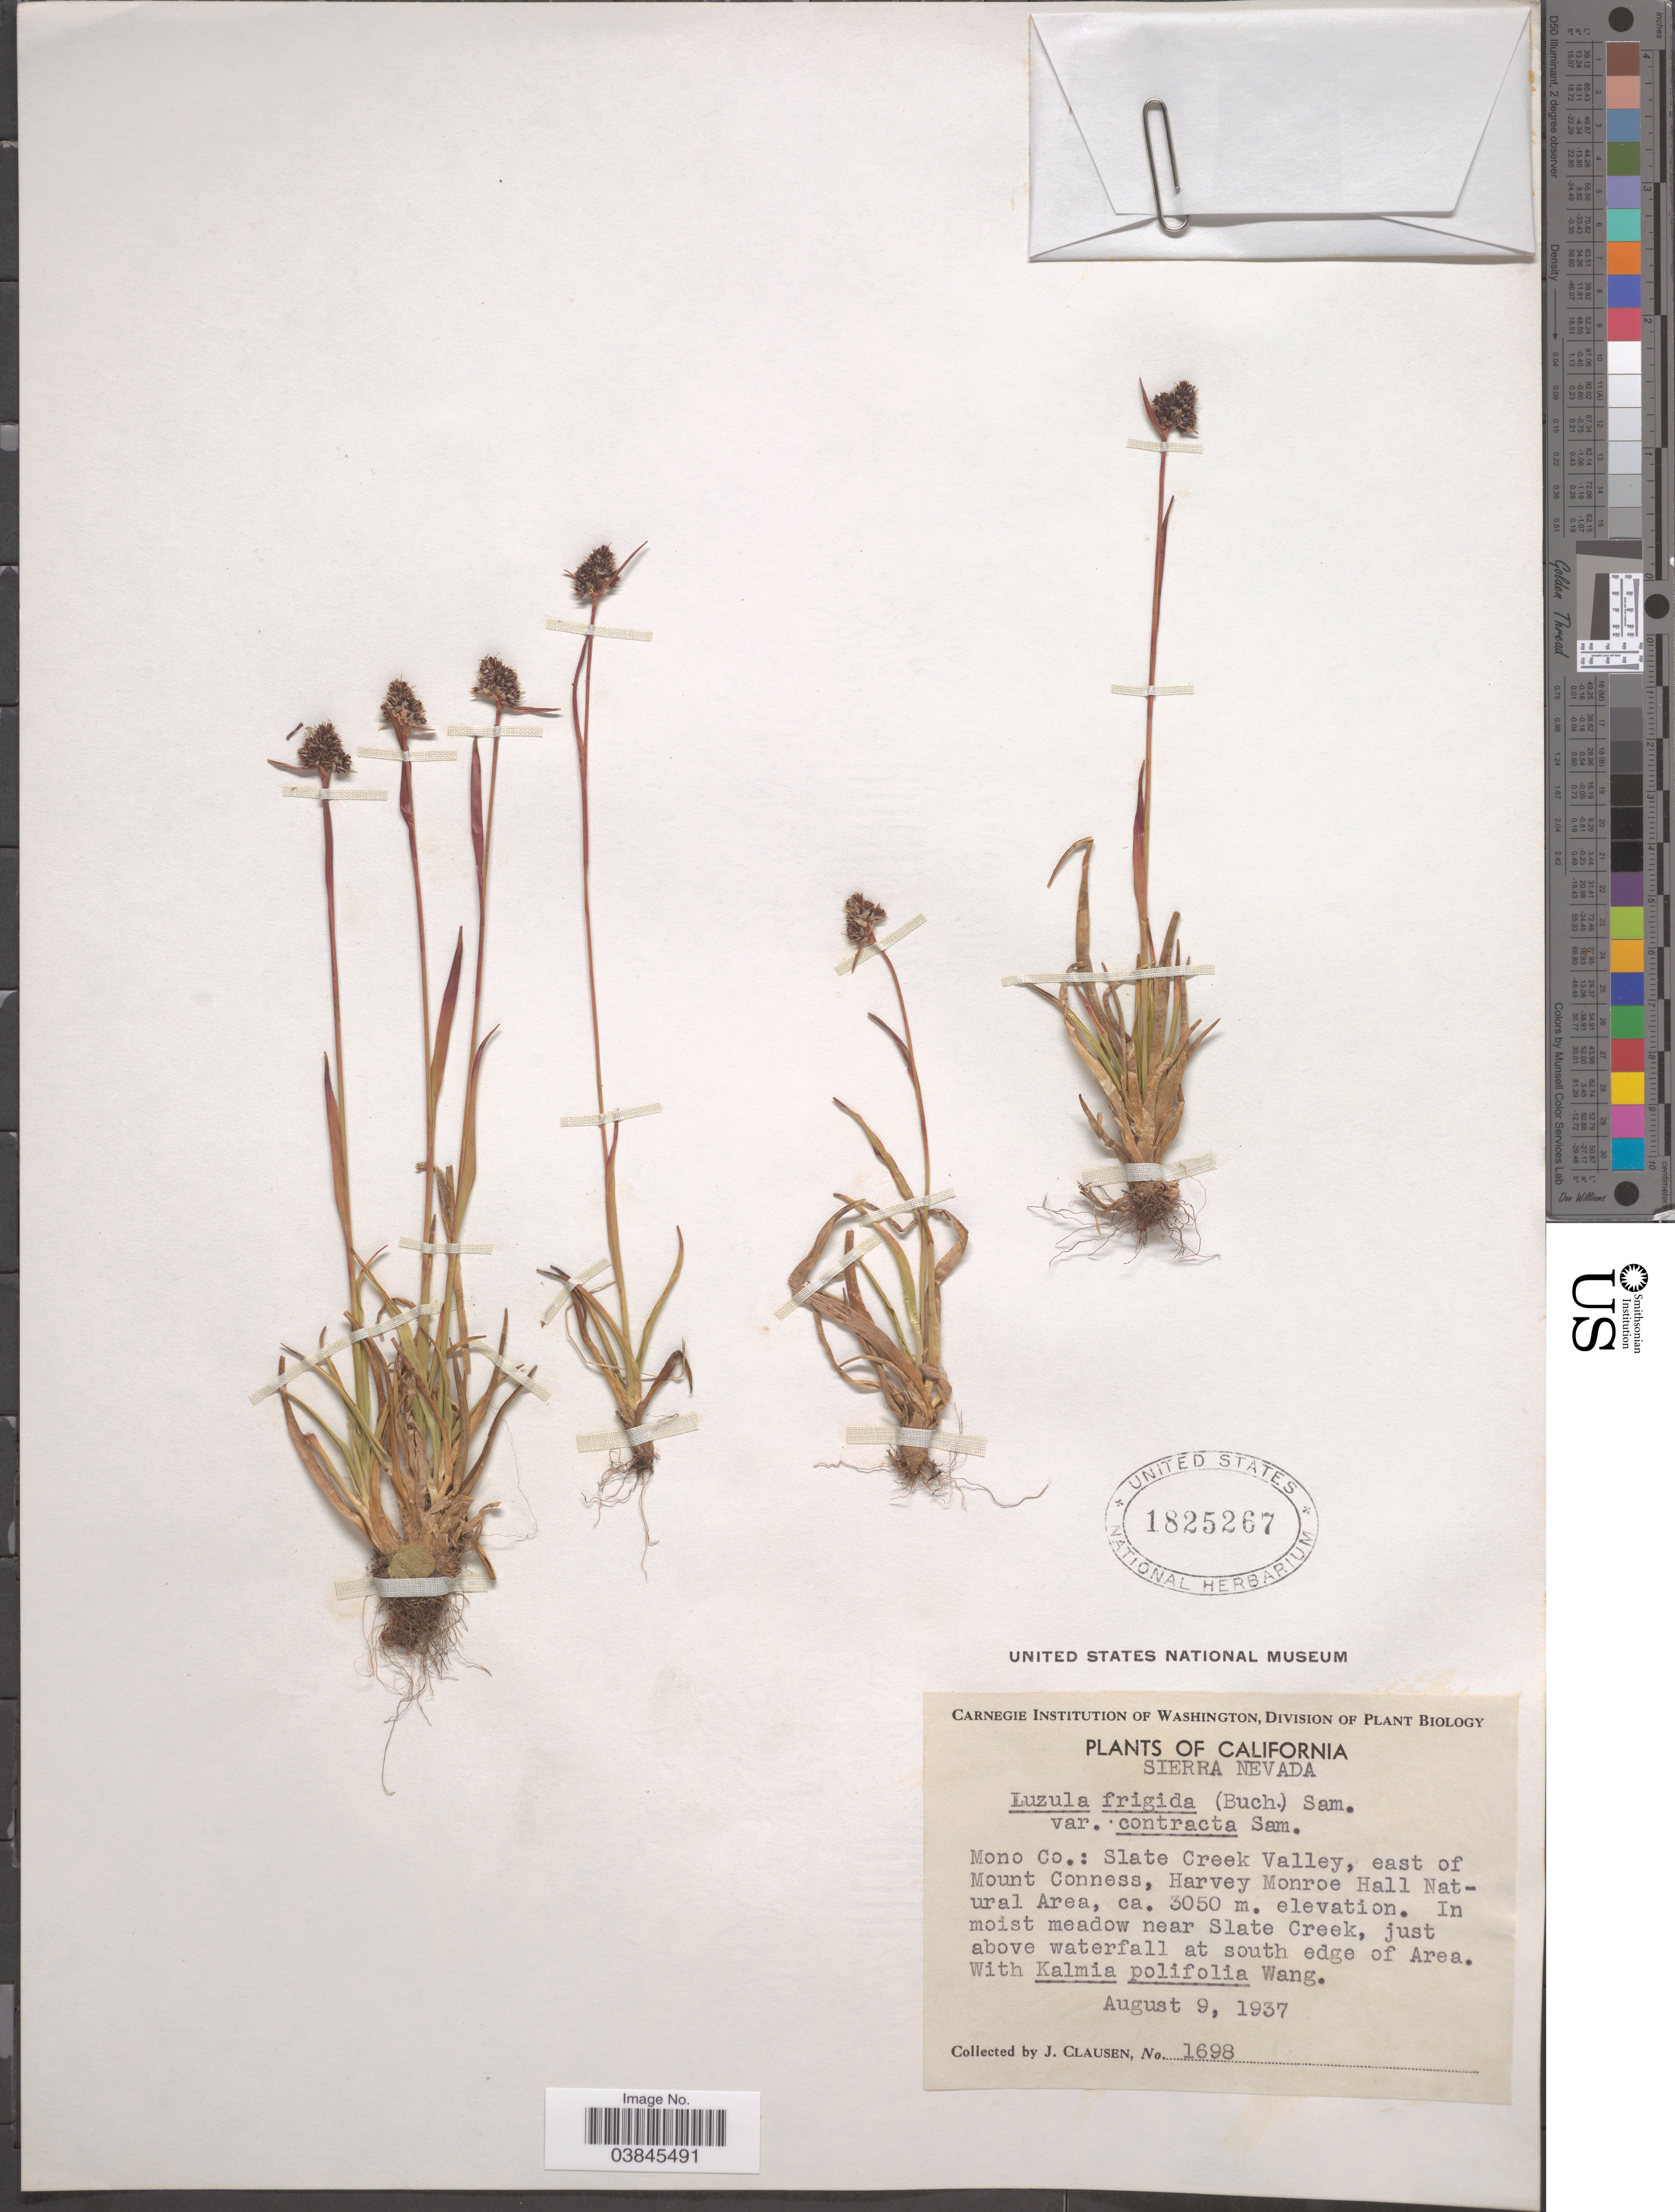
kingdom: Plantae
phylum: Tracheophyta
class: Liliopsida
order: Poales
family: Juncaceae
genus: Luzula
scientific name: Luzula campestris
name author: (L.) DC.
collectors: J. Clausen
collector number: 1698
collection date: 1937-08-09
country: United States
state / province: California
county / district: Mono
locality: Sierra Nevada. Mono Co.: Slate Creek Valley, east of Mount Conness, Harvey Monroe Hall Natural Area. In moist meadow near Slate Creek, just above waterfall at south edge of Area.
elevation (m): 3050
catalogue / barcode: US 1825267